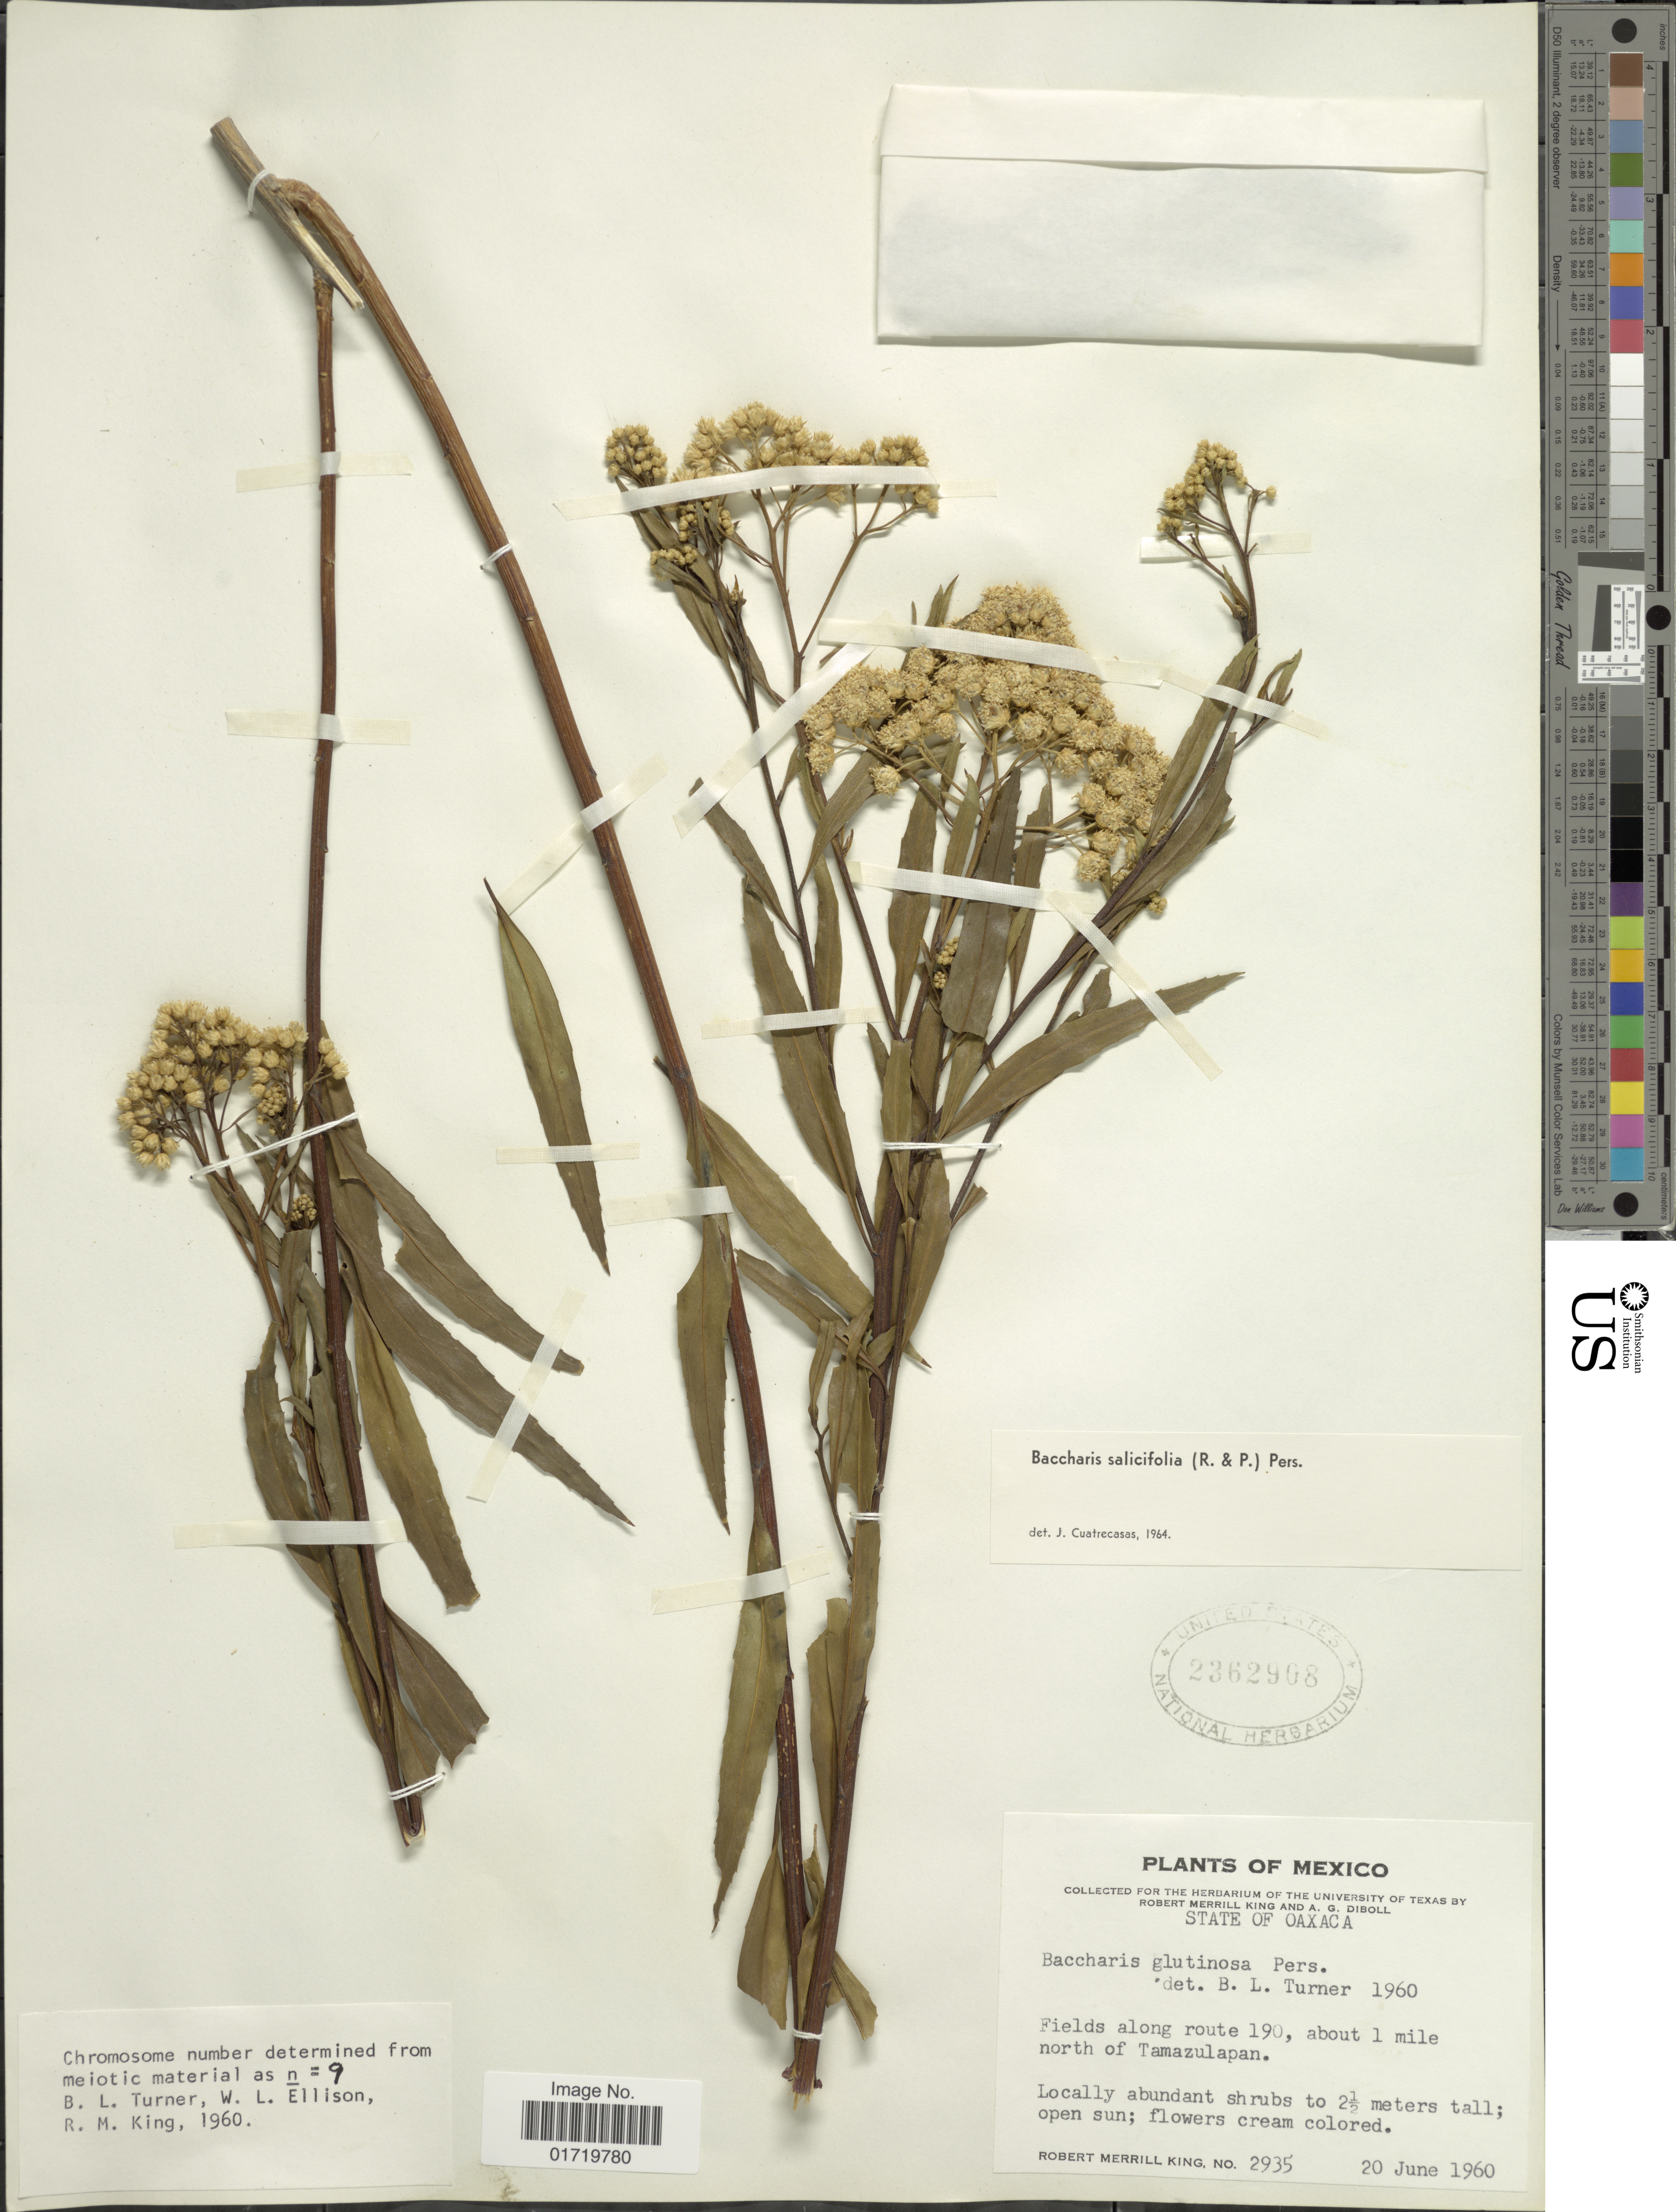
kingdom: Plantae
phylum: Tracheophyta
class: Magnoliopsida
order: Asterales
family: Asteraceae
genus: Baccharis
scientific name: Baccharis salicifolia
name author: (Ruiz & Pav.) Pers.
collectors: R. M. King & A. Diboll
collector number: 2935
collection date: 1960-06-20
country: Mexico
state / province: Oaxaca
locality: State of Oaxaca, Fields along route 190, route 1 mile north of Tamazulapan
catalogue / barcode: US 2362908